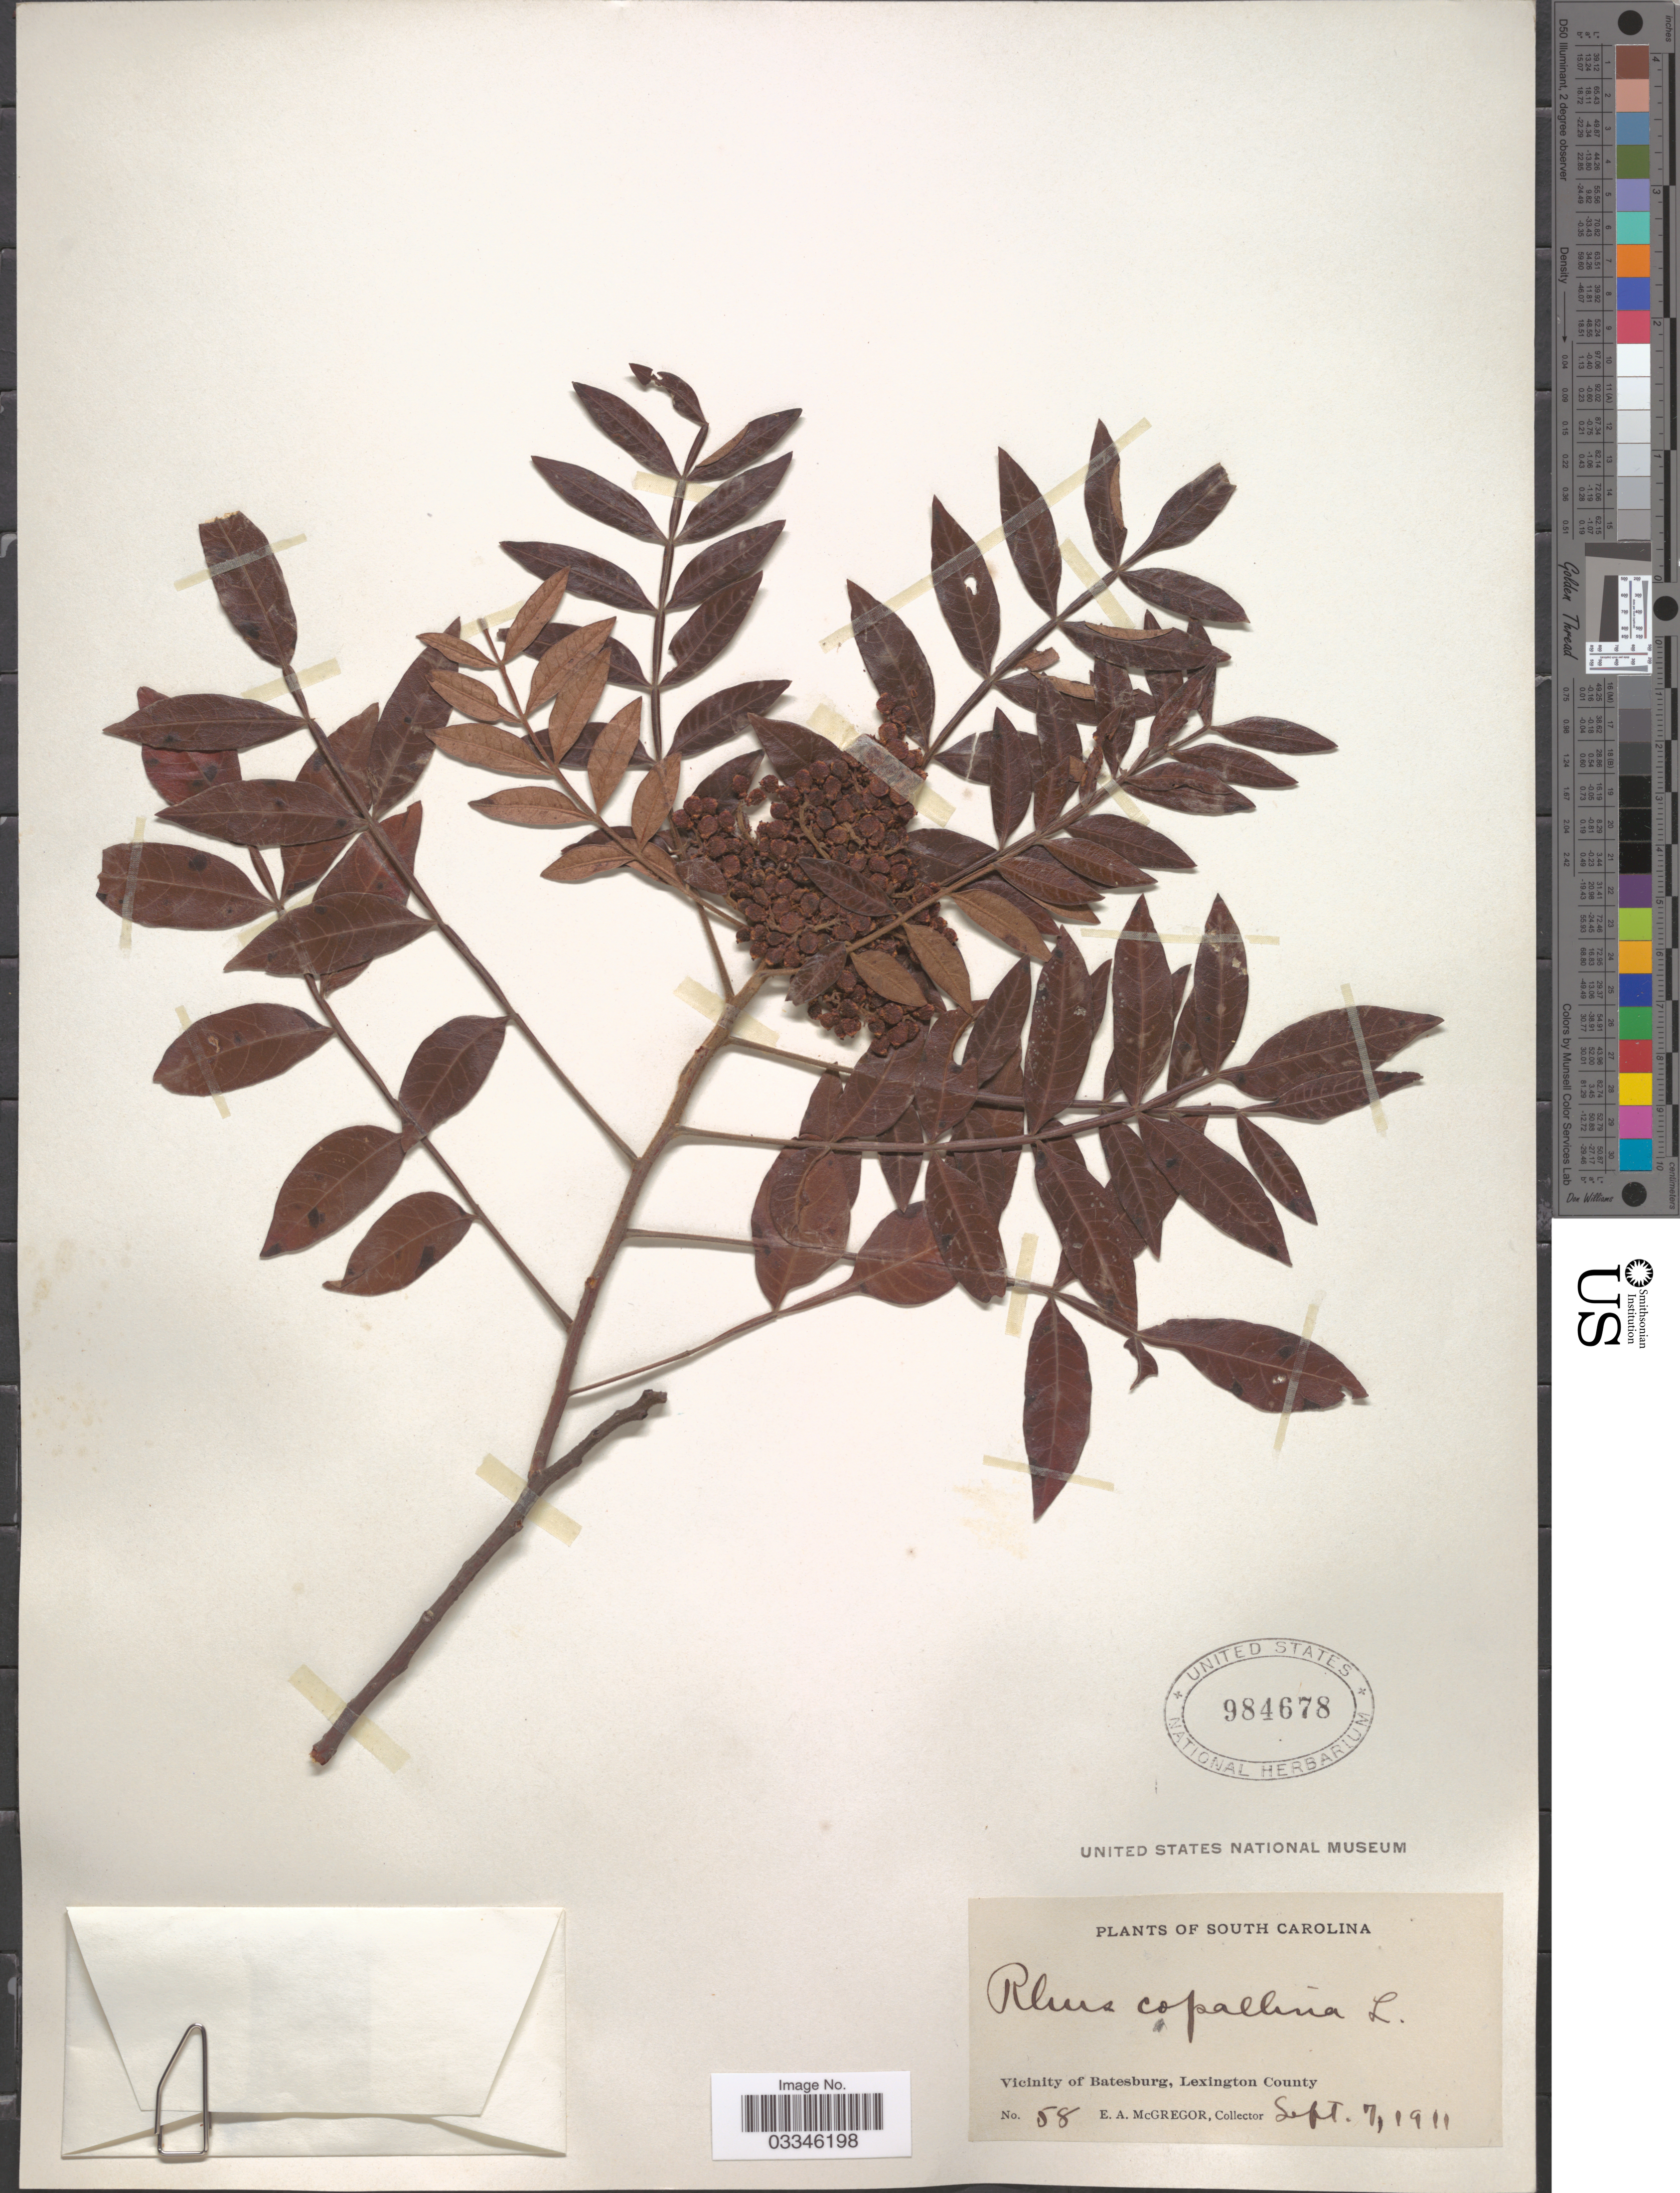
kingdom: Plantae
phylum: Tracheophyta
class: Magnoliopsida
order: Sapindales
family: Anacardiaceae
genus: Rhus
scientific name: Rhus leucantha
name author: Jacq.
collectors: E. A. McGregor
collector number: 58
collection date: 1911-09-07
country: United States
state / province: South Carolina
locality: Vicinity of Batesburg, Lexington County.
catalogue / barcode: US 984678